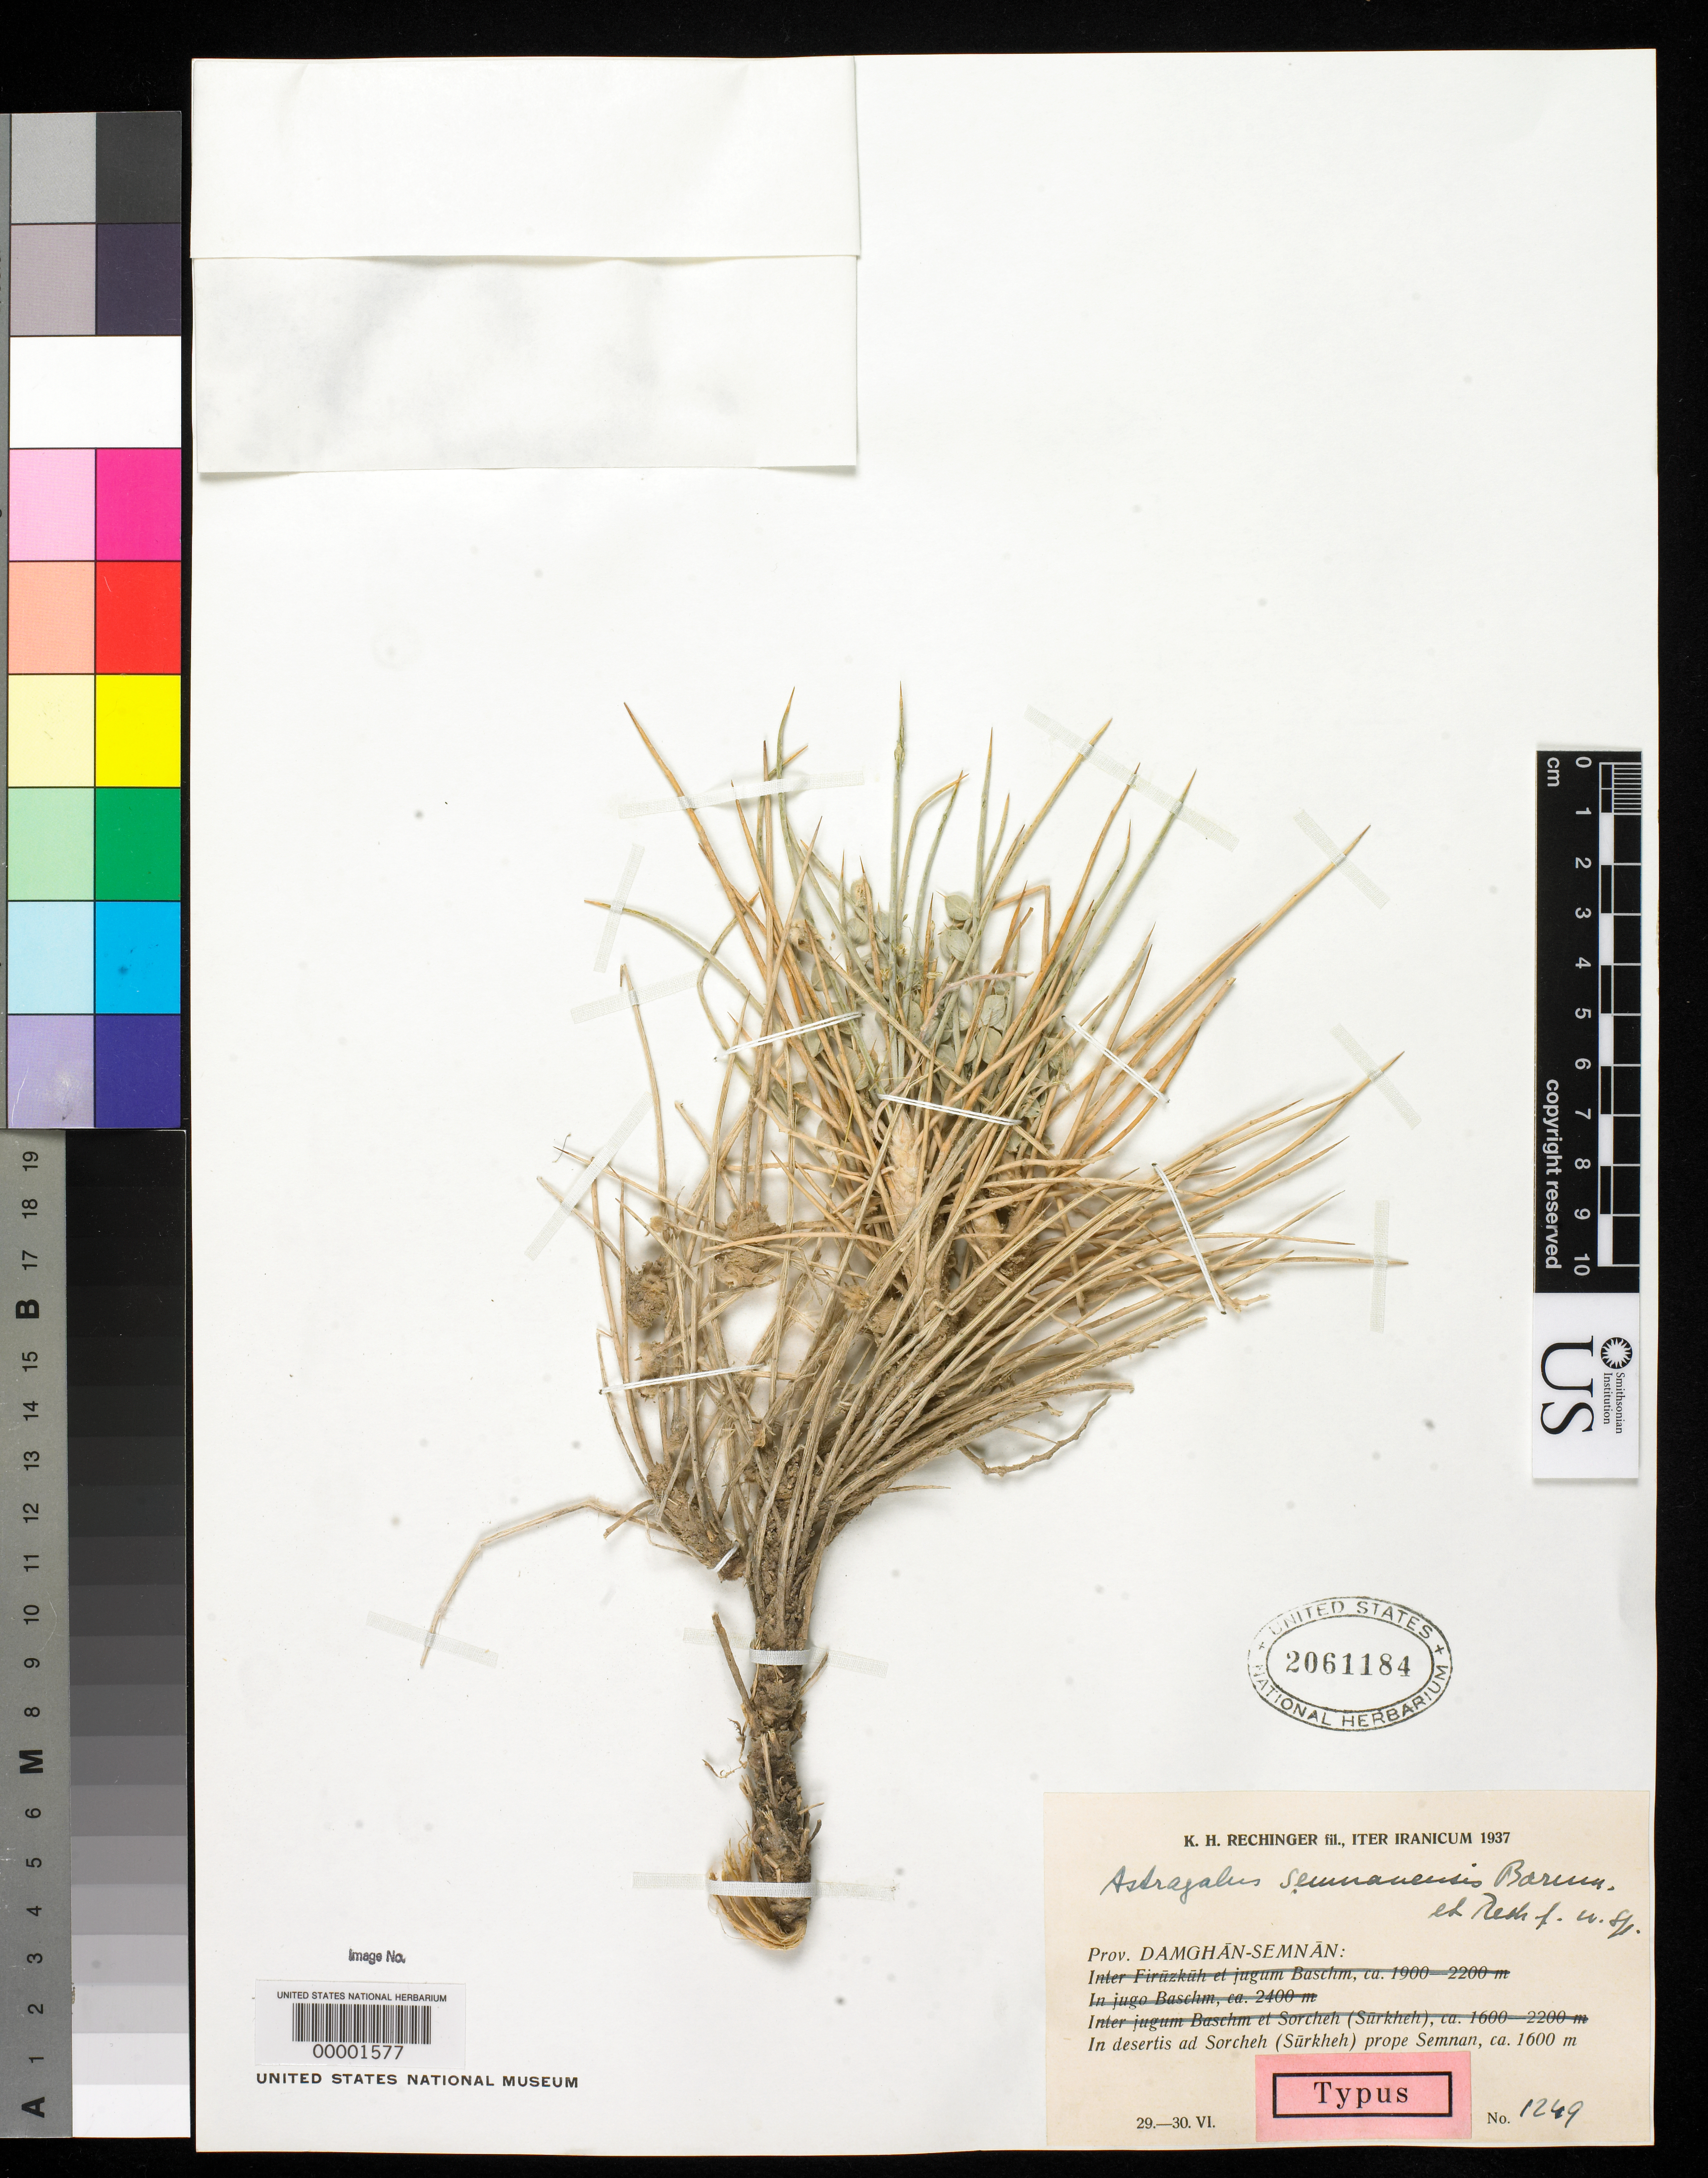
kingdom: Plantae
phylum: Tracheophyta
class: Magnoliopsida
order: Fabales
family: Fabaceae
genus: Astragalus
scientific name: Astragalus semnanensis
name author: Bornm. & Rech. f.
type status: Isotype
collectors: K. H. Rechinger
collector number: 1249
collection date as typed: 29 Jun 1937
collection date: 1937-06-29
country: Iran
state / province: Semnan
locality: Damghan-Semnan.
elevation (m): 1400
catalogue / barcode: US 2061184